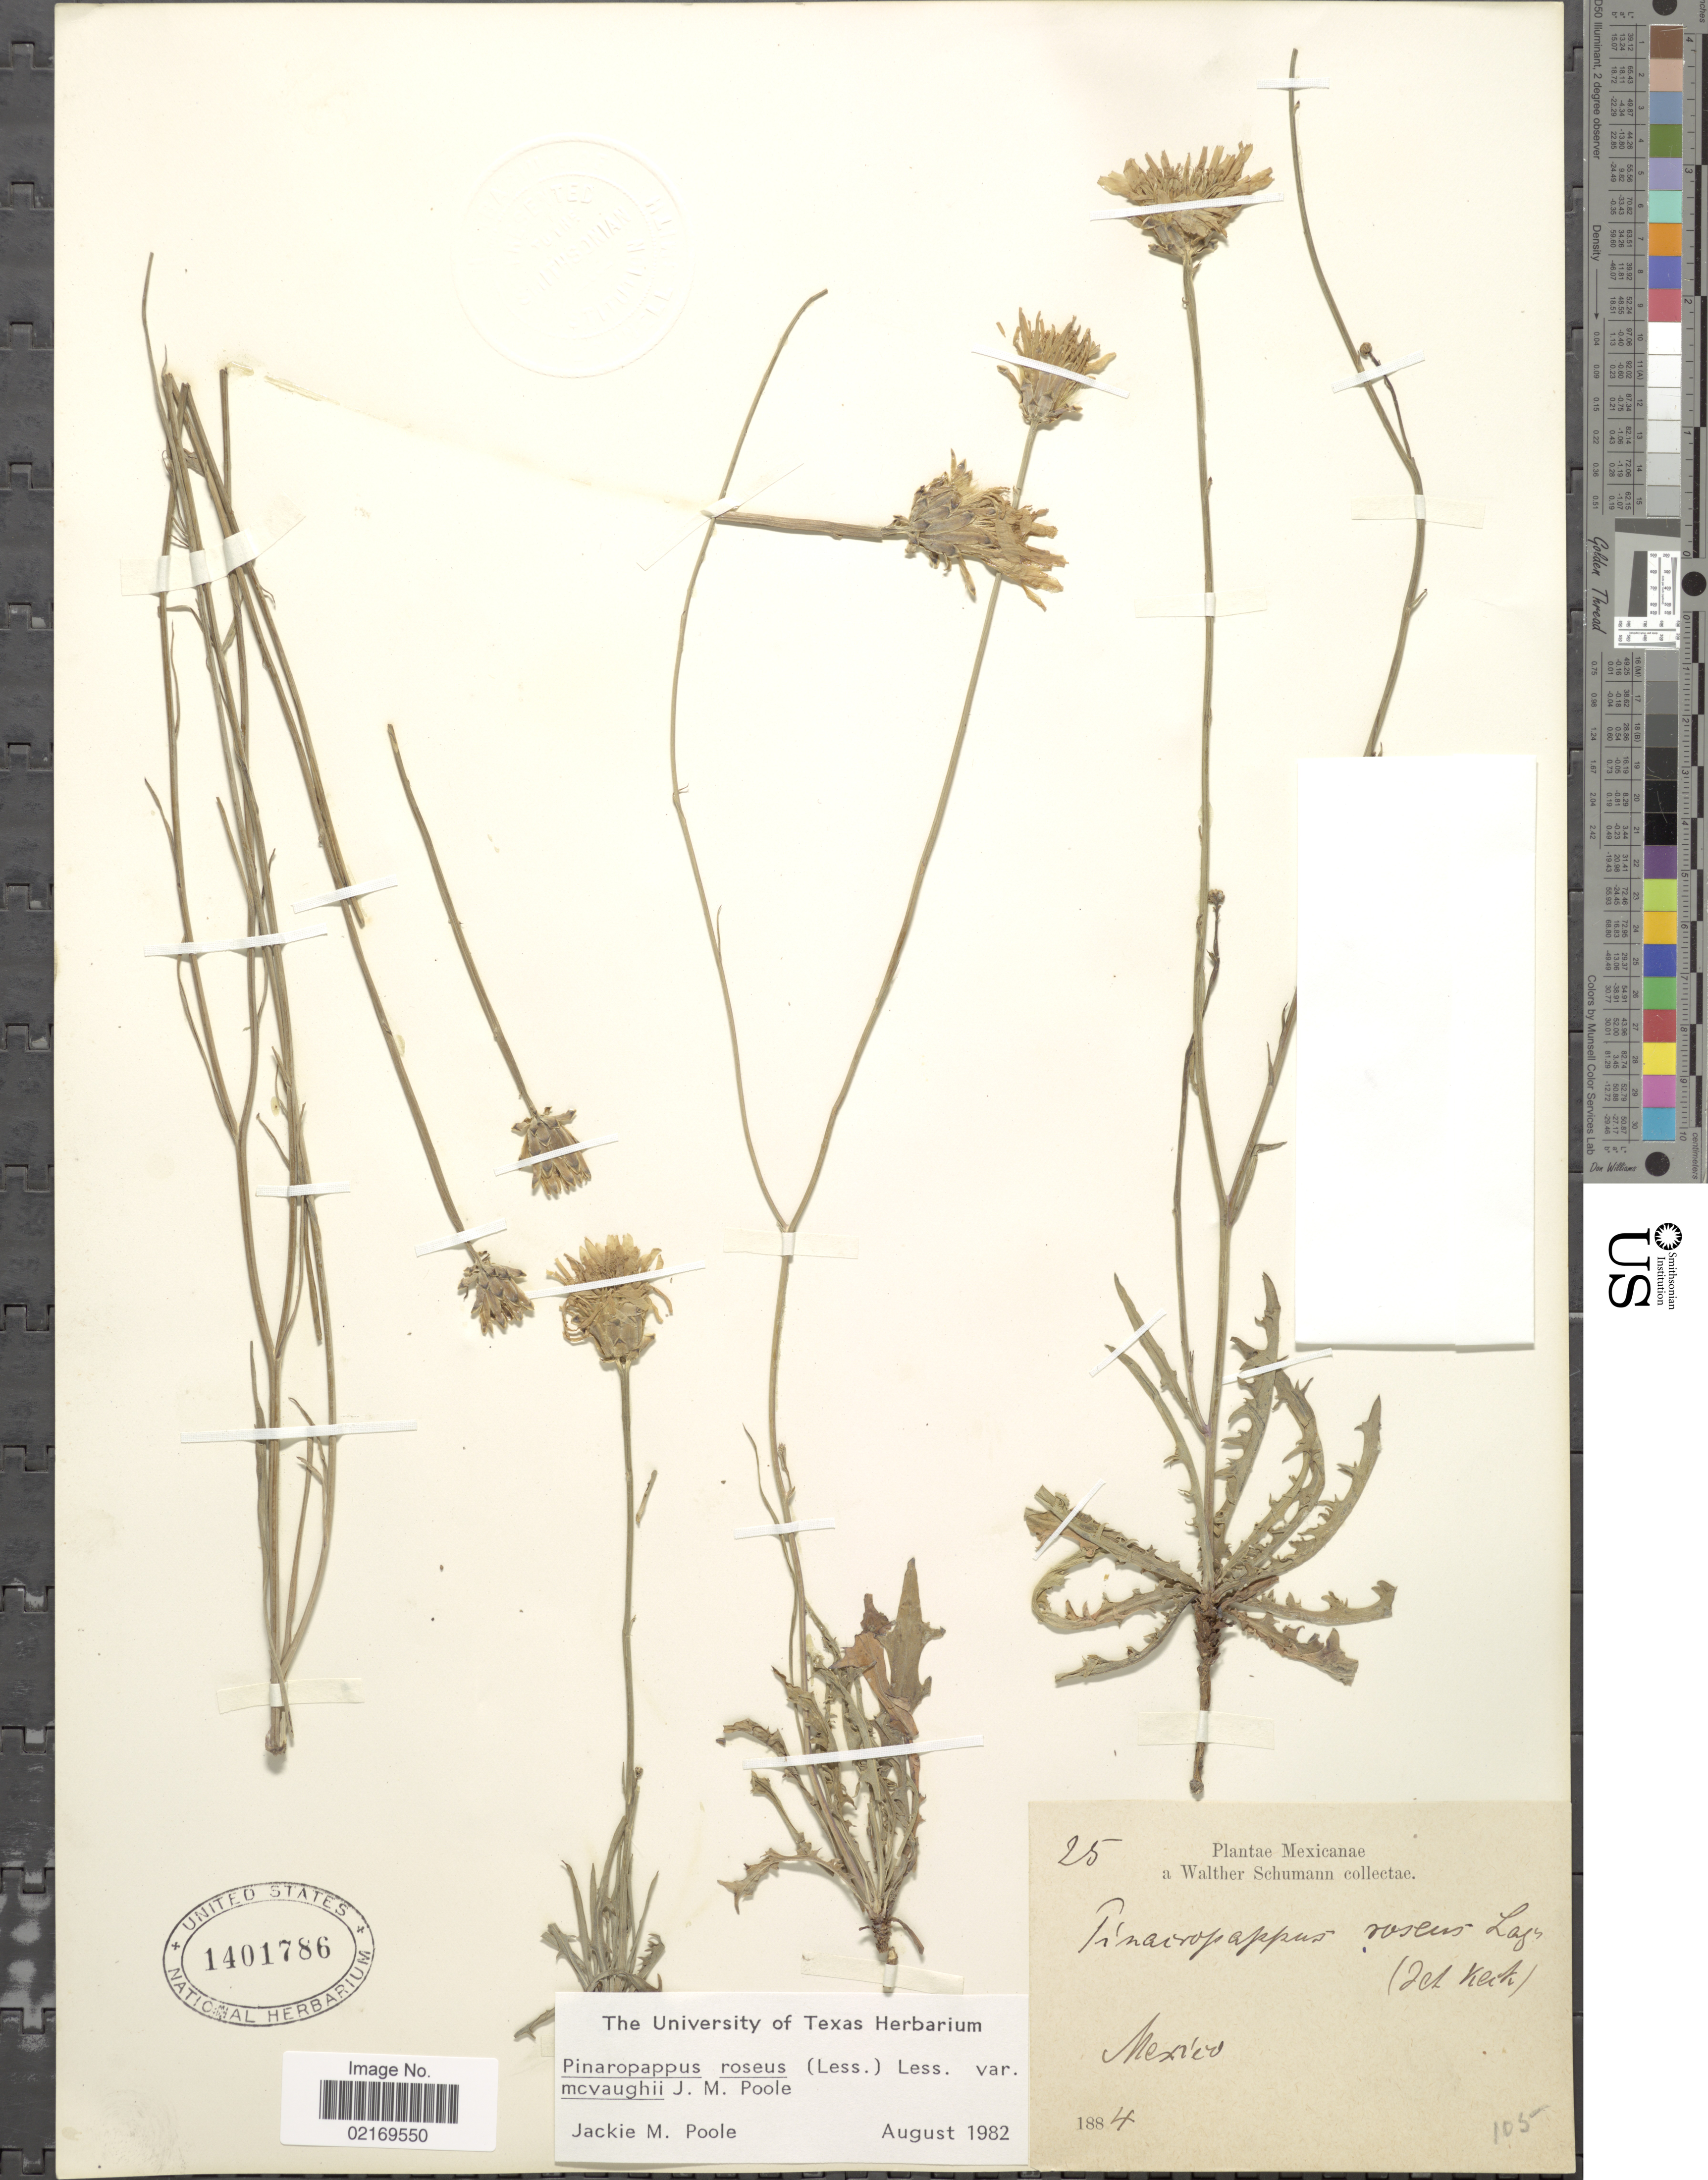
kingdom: Plantae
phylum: Tracheophyta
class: Magnoliopsida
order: Asterales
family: Asteraceae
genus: Pinaropappus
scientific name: Pinaropappus roseus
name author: Less.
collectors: W. Schumann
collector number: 25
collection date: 1884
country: Mexico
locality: Mexico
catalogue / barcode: US 1401786